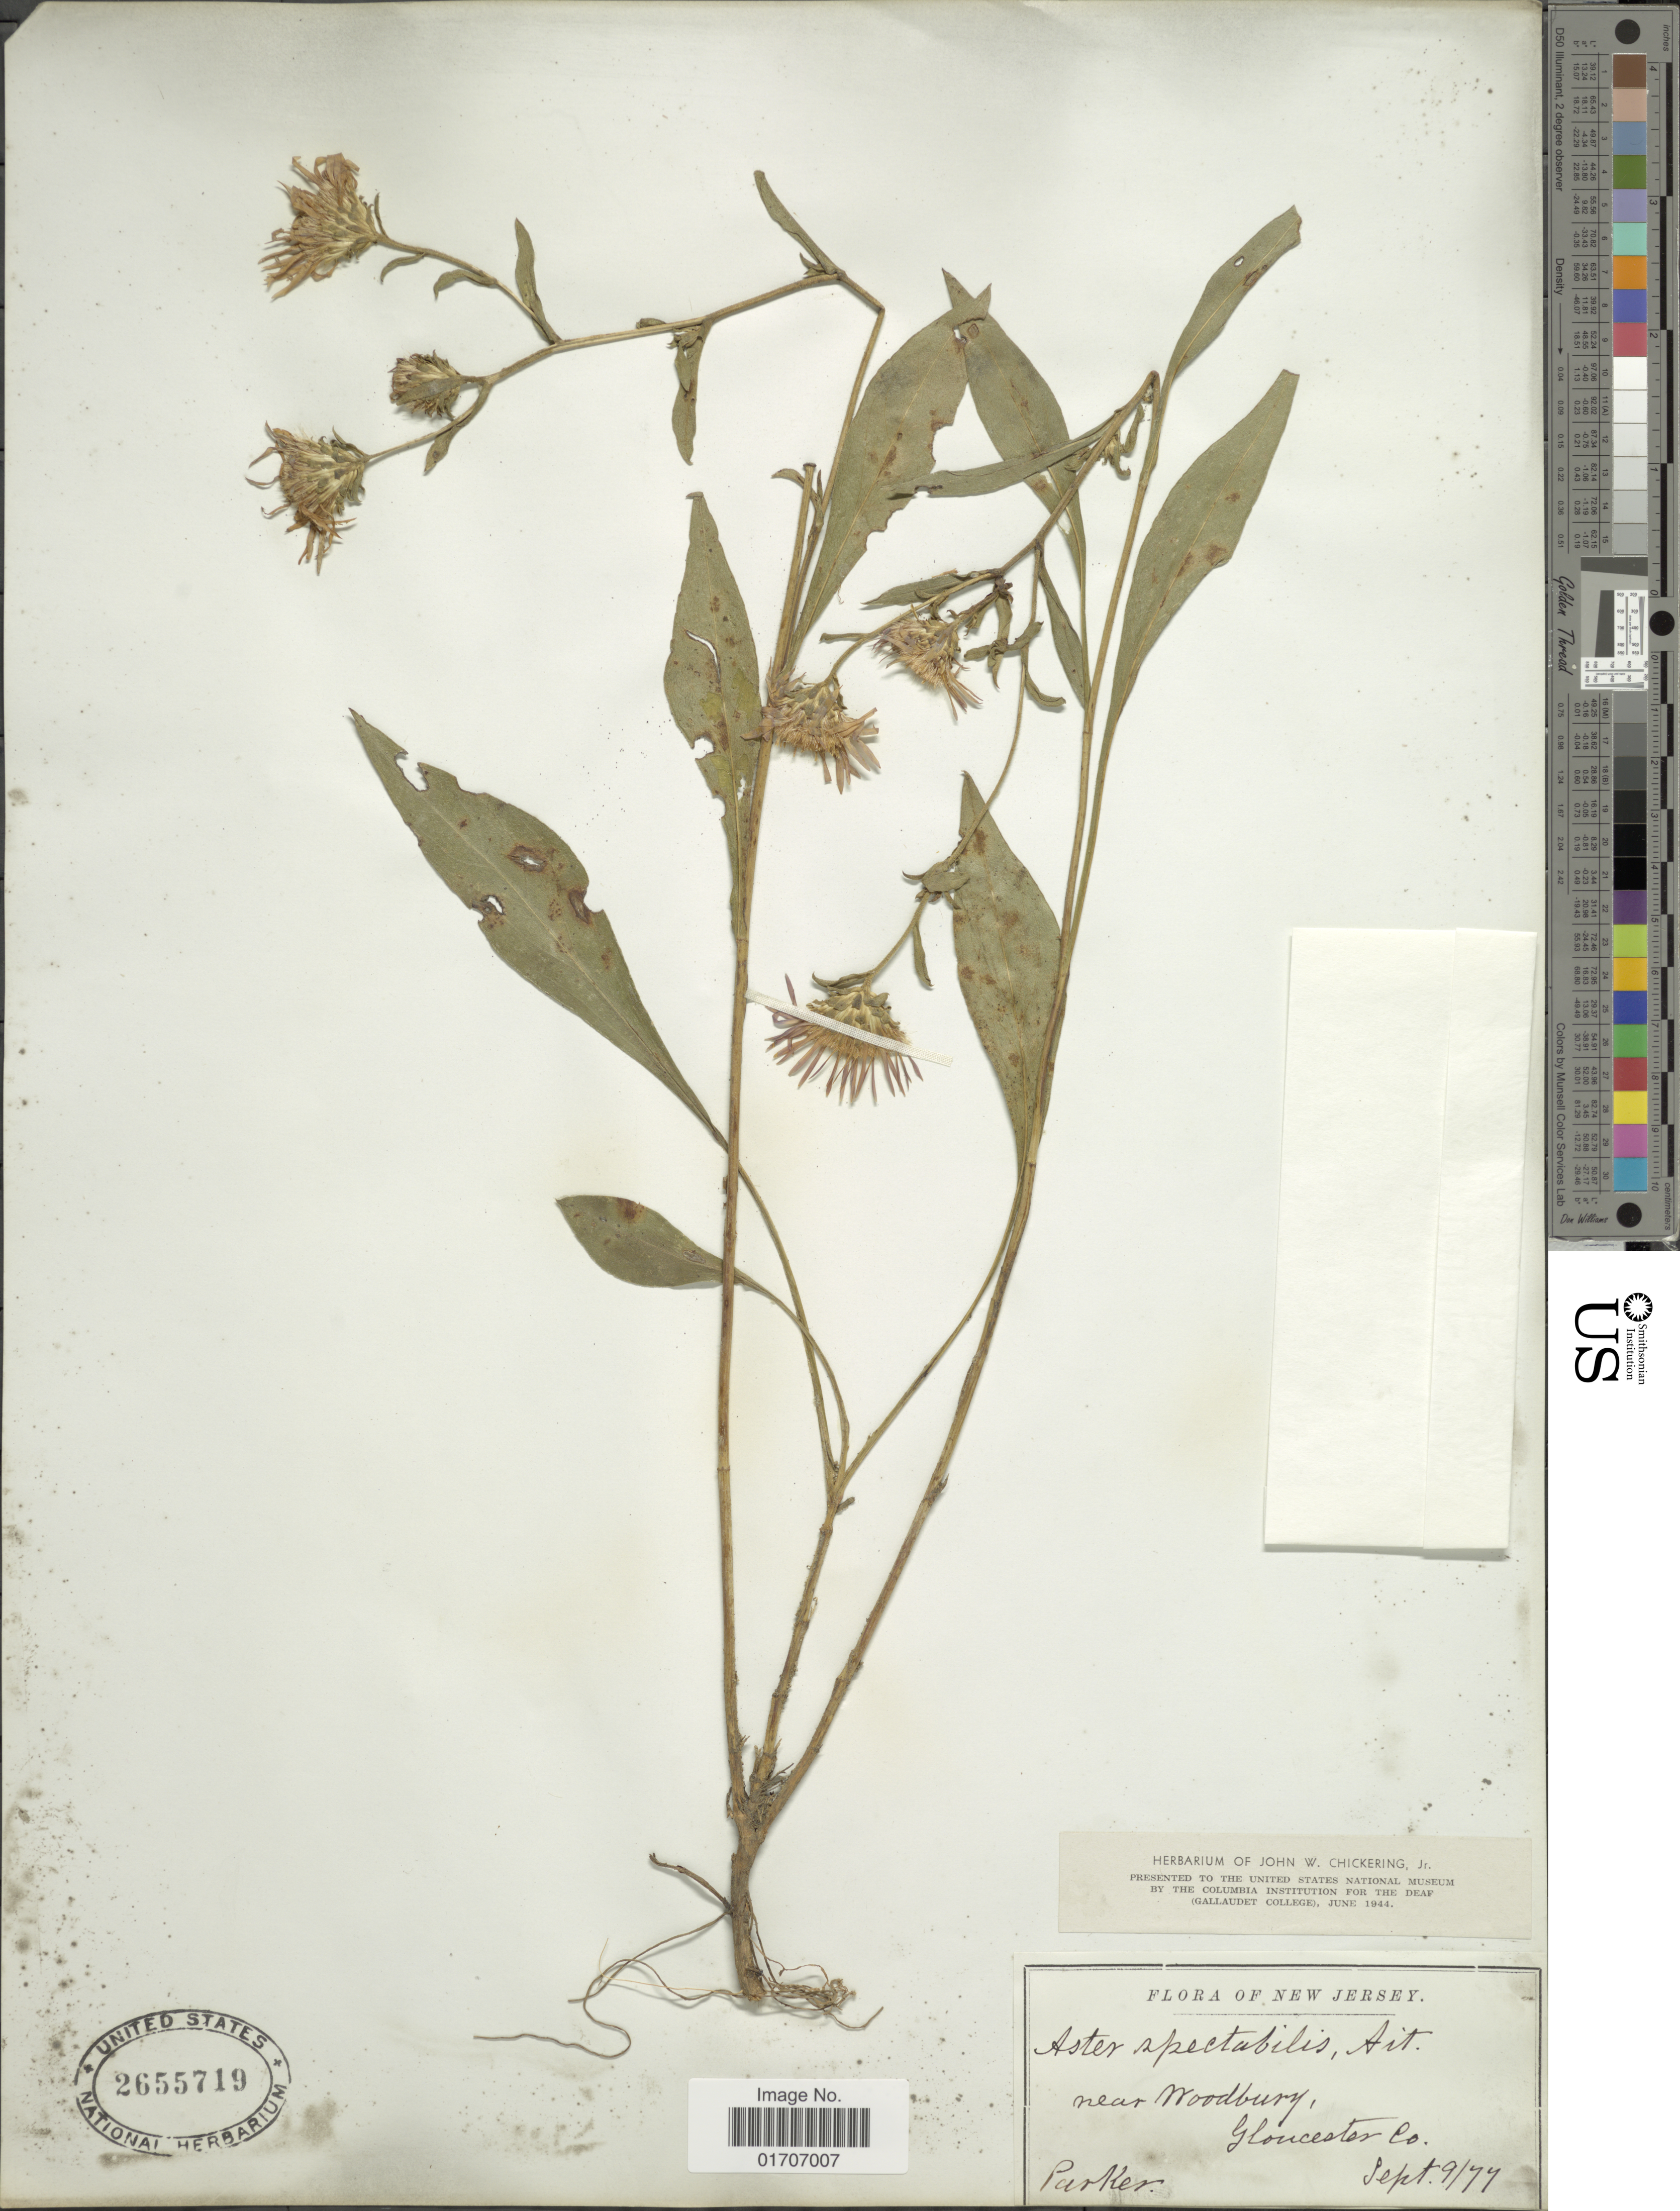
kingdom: Plantae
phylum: Tracheophyta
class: Magnoliopsida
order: Asterales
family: Asteraceae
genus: Eurybia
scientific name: Eurybia spectabilis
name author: (Aiton) G.L. Nesom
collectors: -. Parker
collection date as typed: Transcribed d/m/y: 9/9/77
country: United States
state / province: New Jersey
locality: Near Woodbury, Gloucester Co.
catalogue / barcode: US 2655719